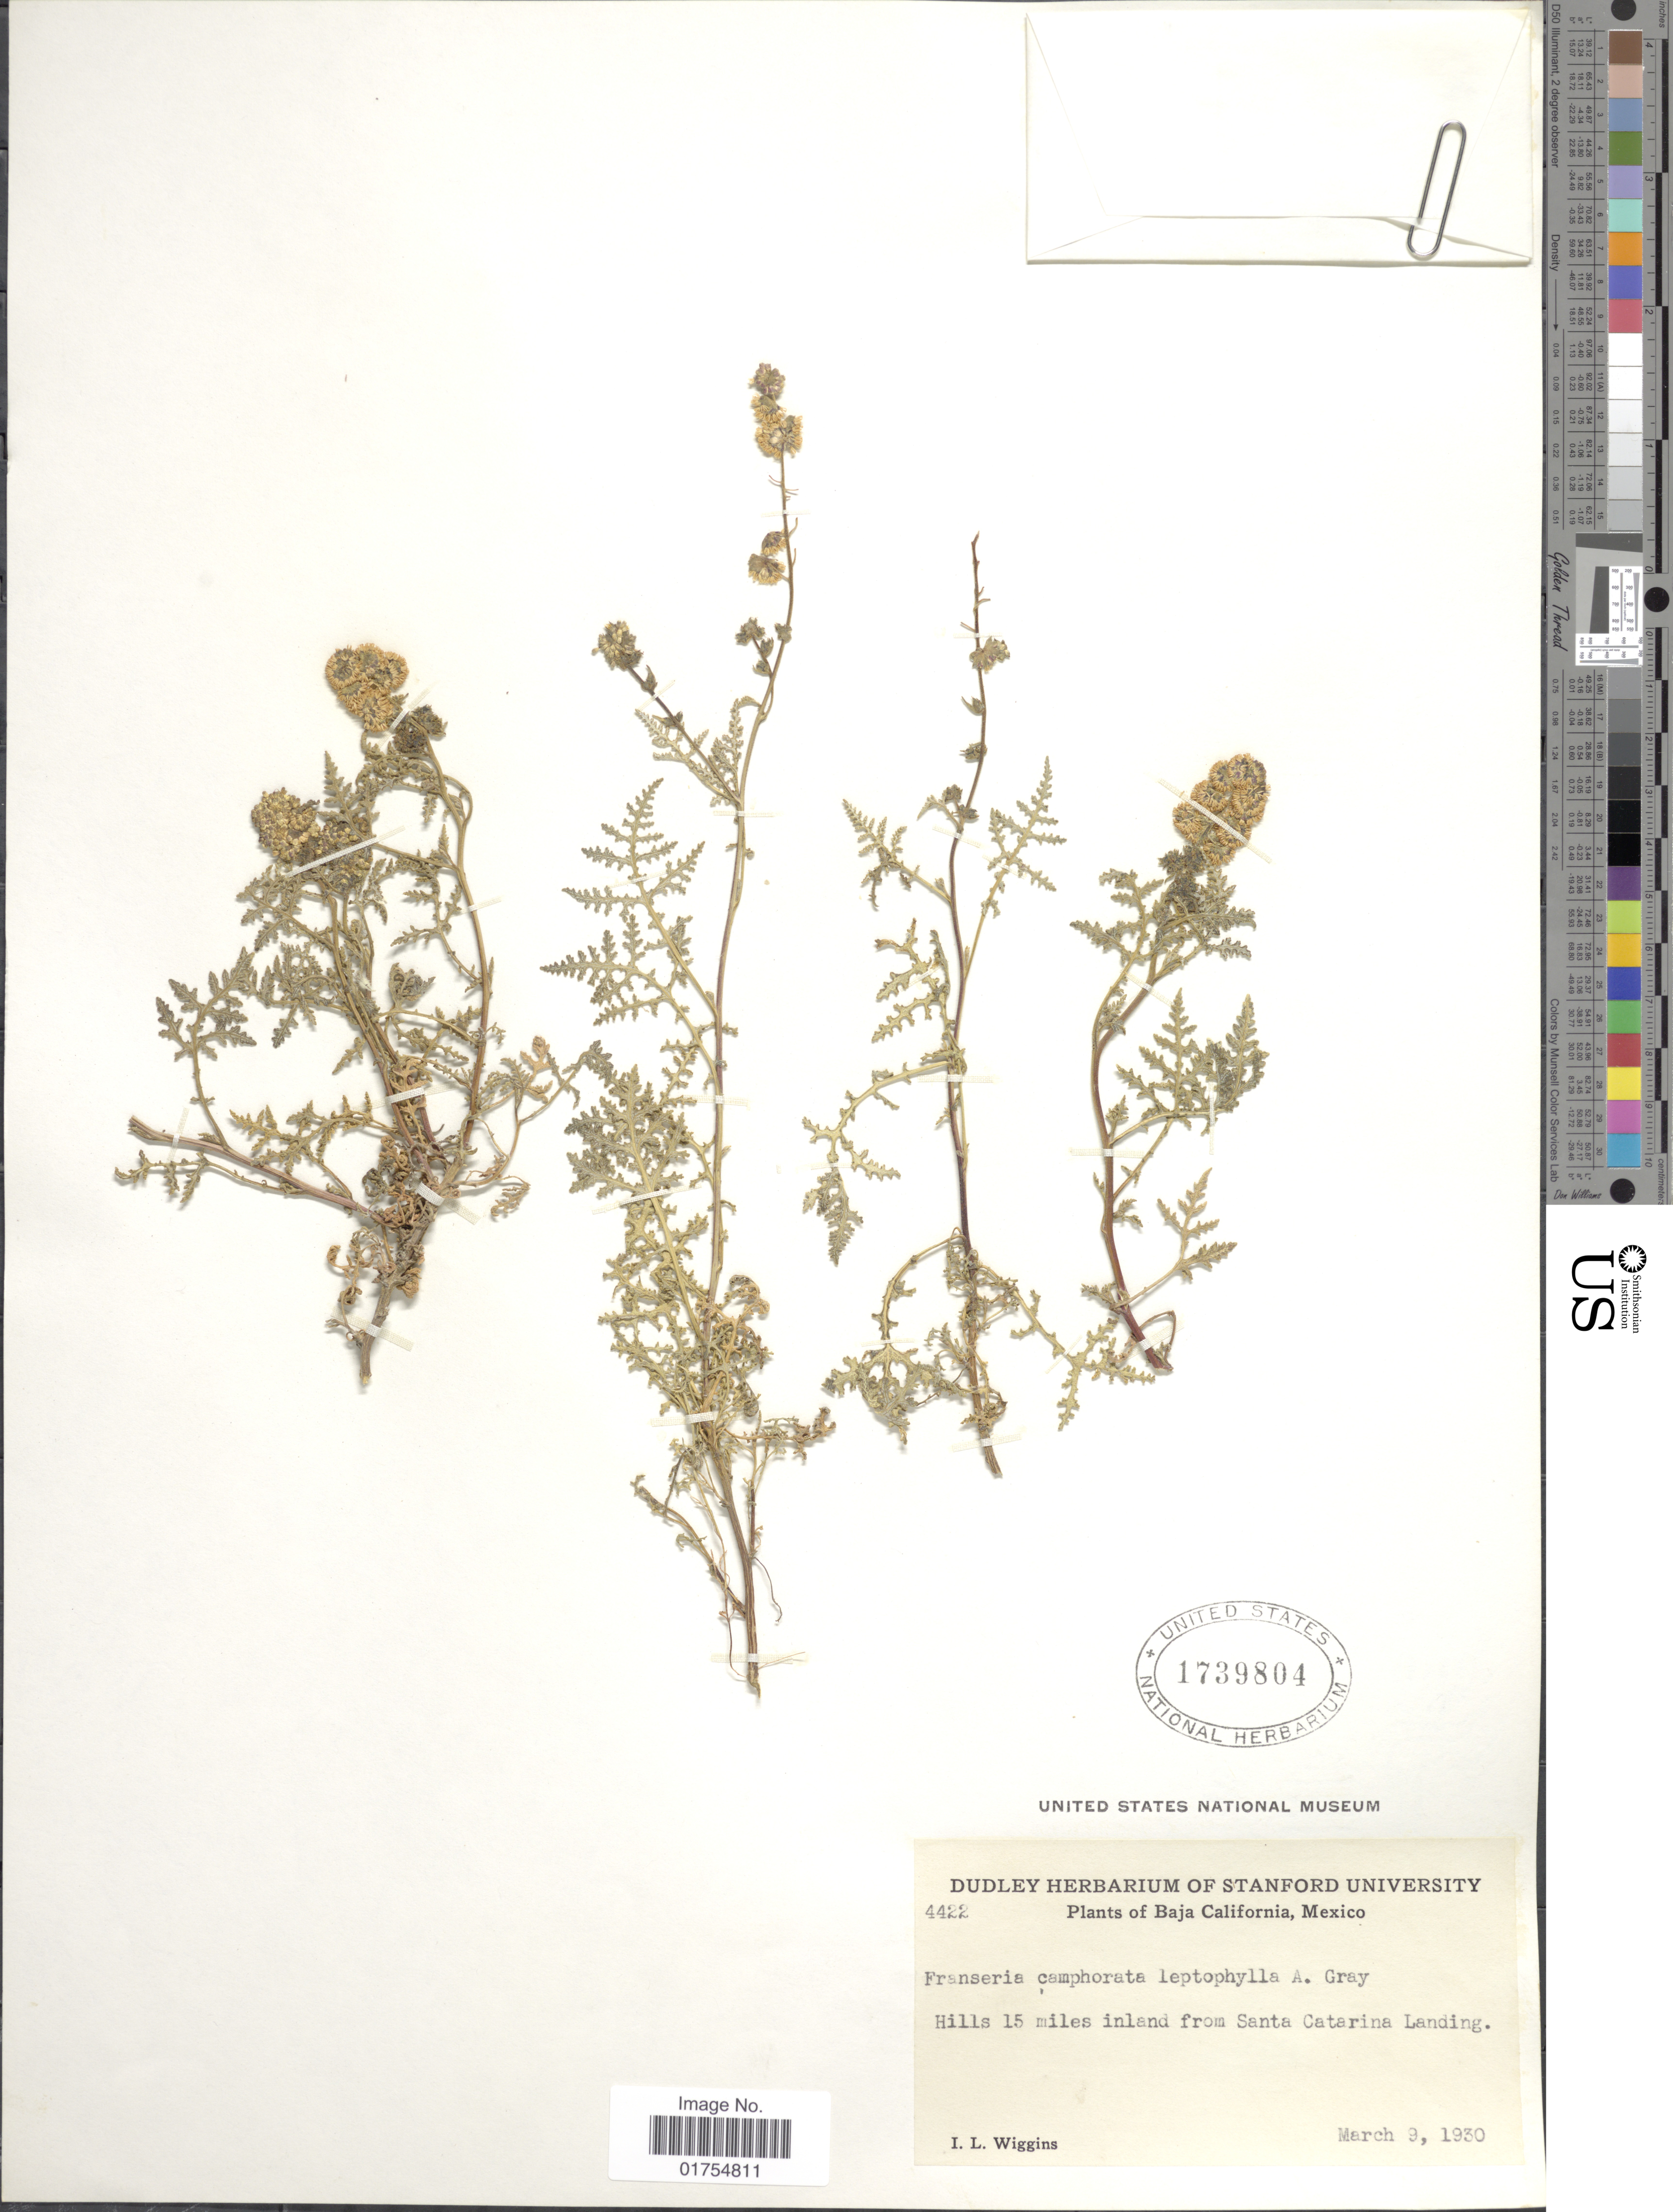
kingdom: Plantae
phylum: Tracheophyta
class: Magnoliopsida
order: Asterales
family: Asteraceae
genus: Franseria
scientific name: Franseria camphorata var. leptophylla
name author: A. Gray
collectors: I. L. Wiggins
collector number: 4422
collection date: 1930-03-09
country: Mexico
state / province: Baja California Norte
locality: Hills 15 miles inland from Santa Catarina Landing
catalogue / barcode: US 1739804